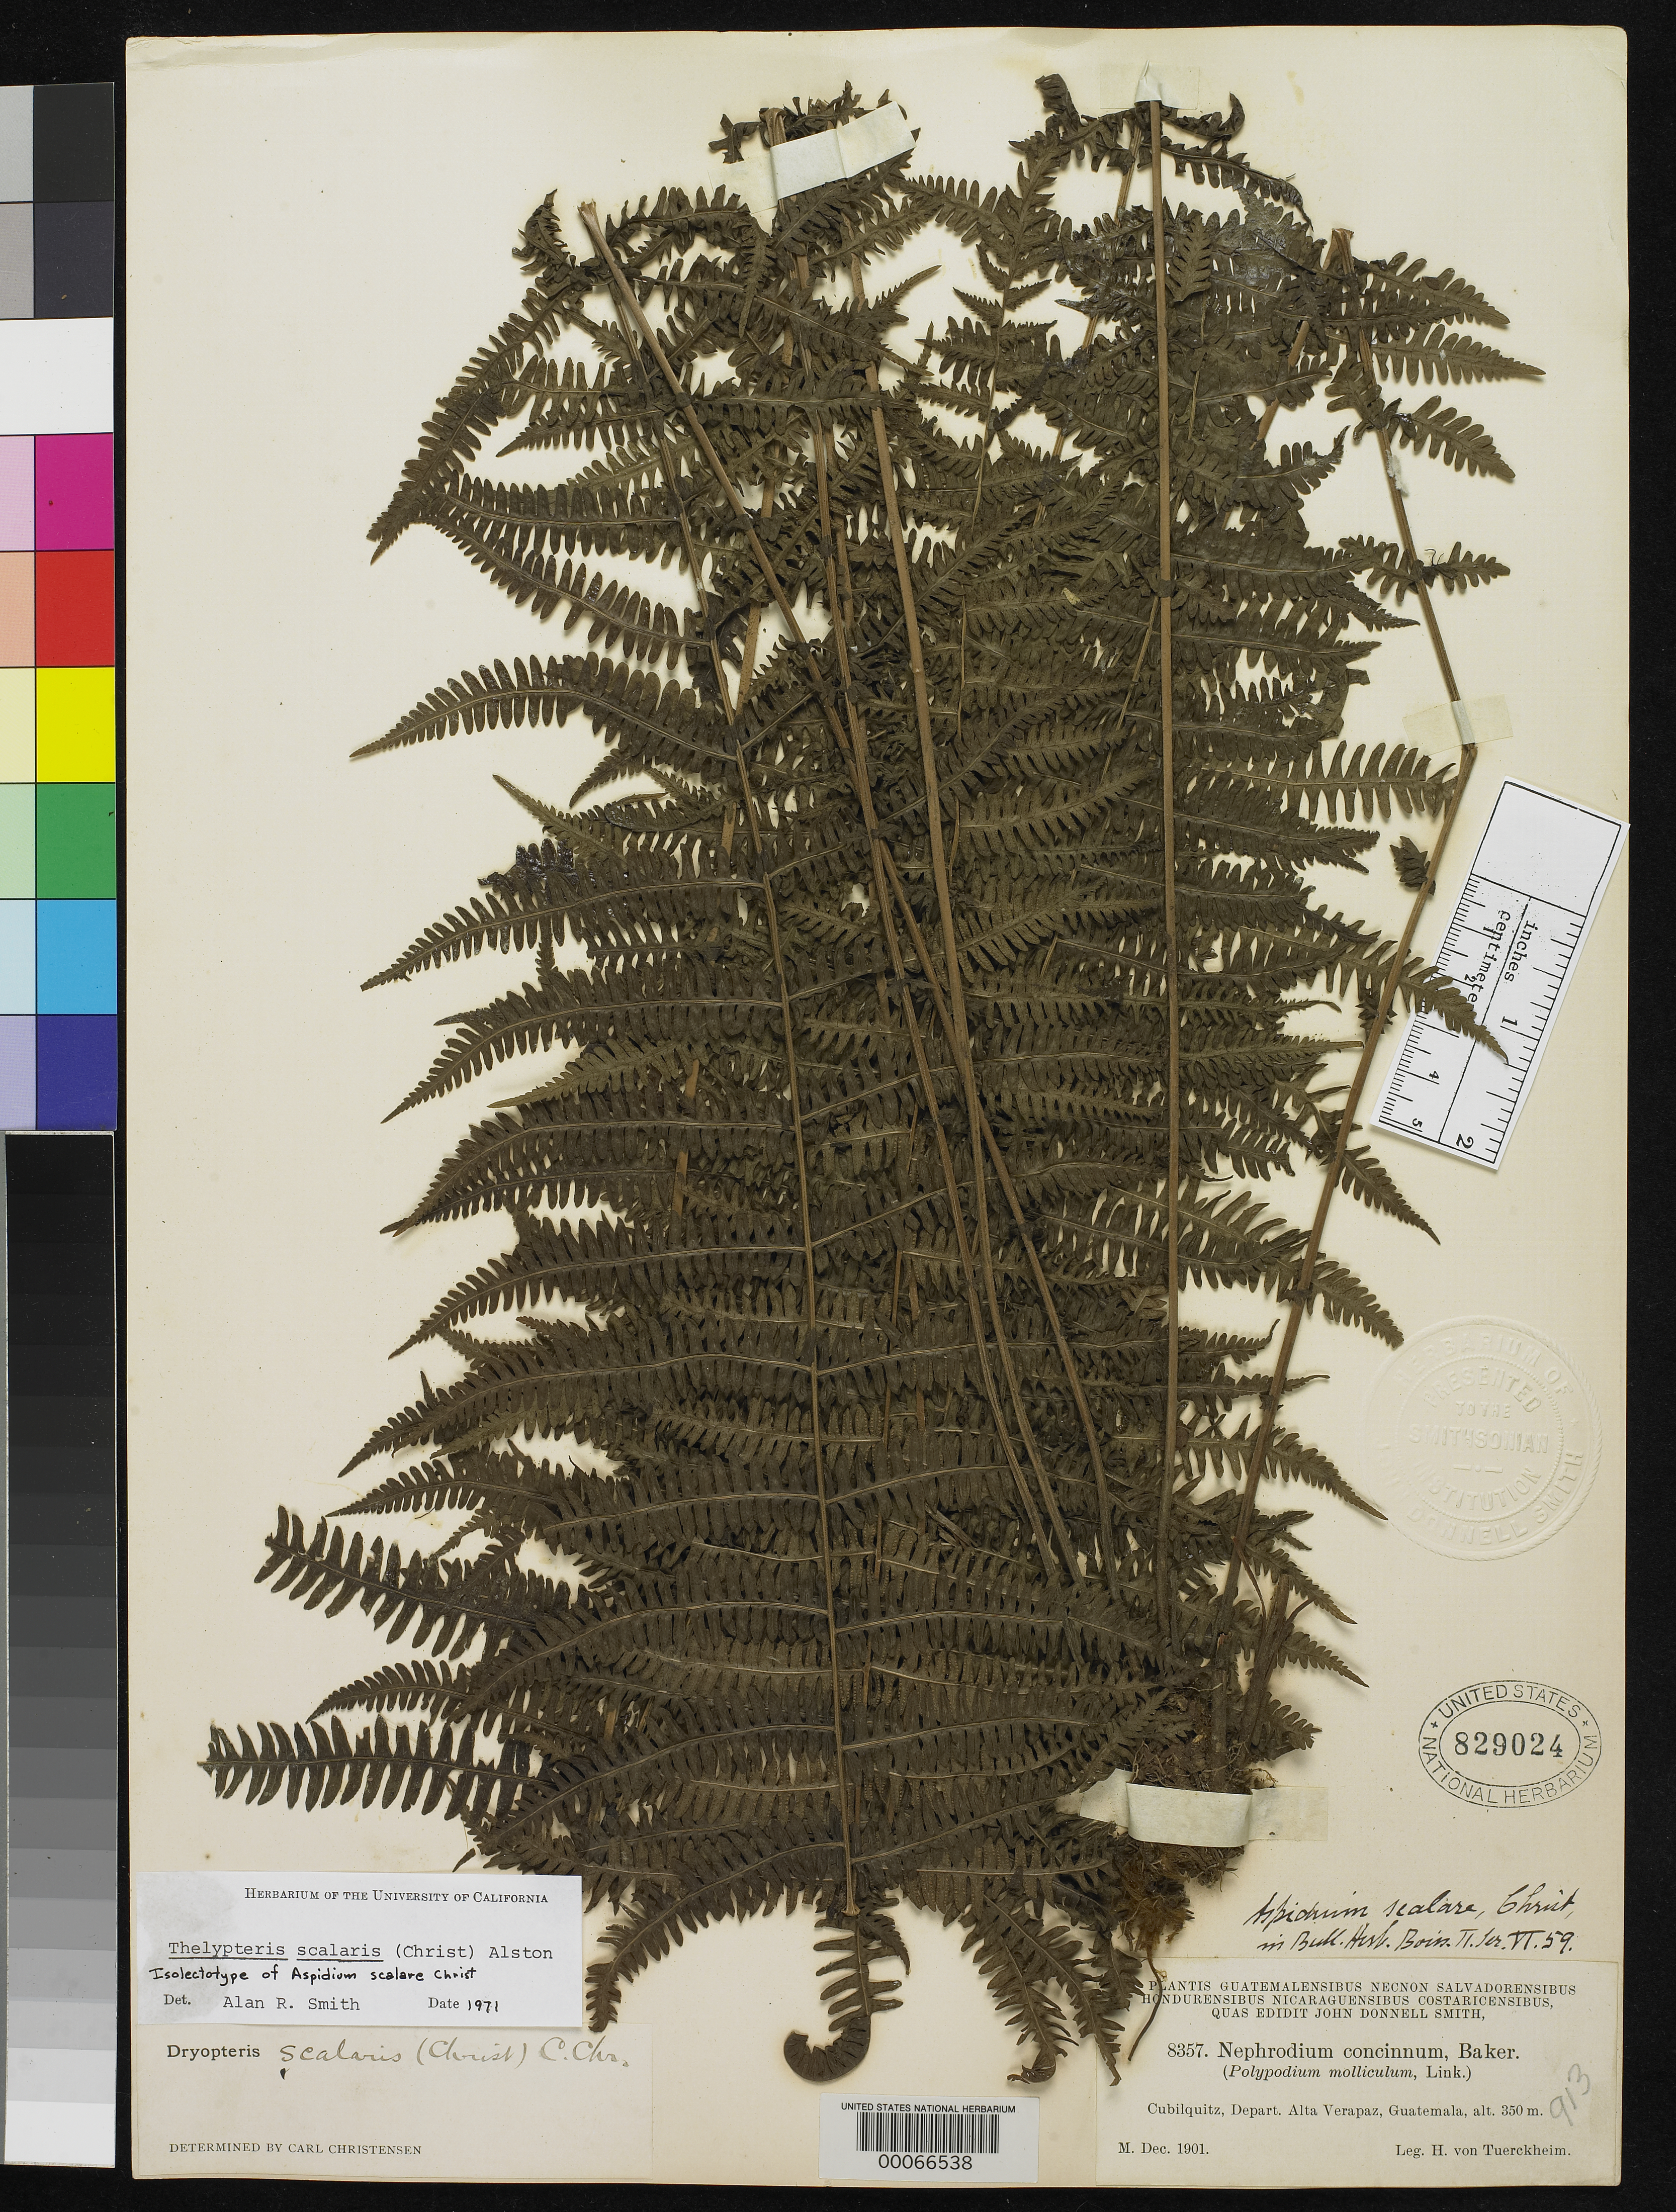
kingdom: Plantae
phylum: Tracheophyta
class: Polypodiopsida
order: Polypodiales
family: Tectariaceae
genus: Aspidium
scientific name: Aspidium scalare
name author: Christ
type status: Isolectotype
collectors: H. von Türckheim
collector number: J.D.S. 8357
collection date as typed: Dec 1901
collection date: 1901-12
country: Guatemala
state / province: Alta Verapaz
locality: Cubilquitz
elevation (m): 350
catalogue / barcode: US 829024